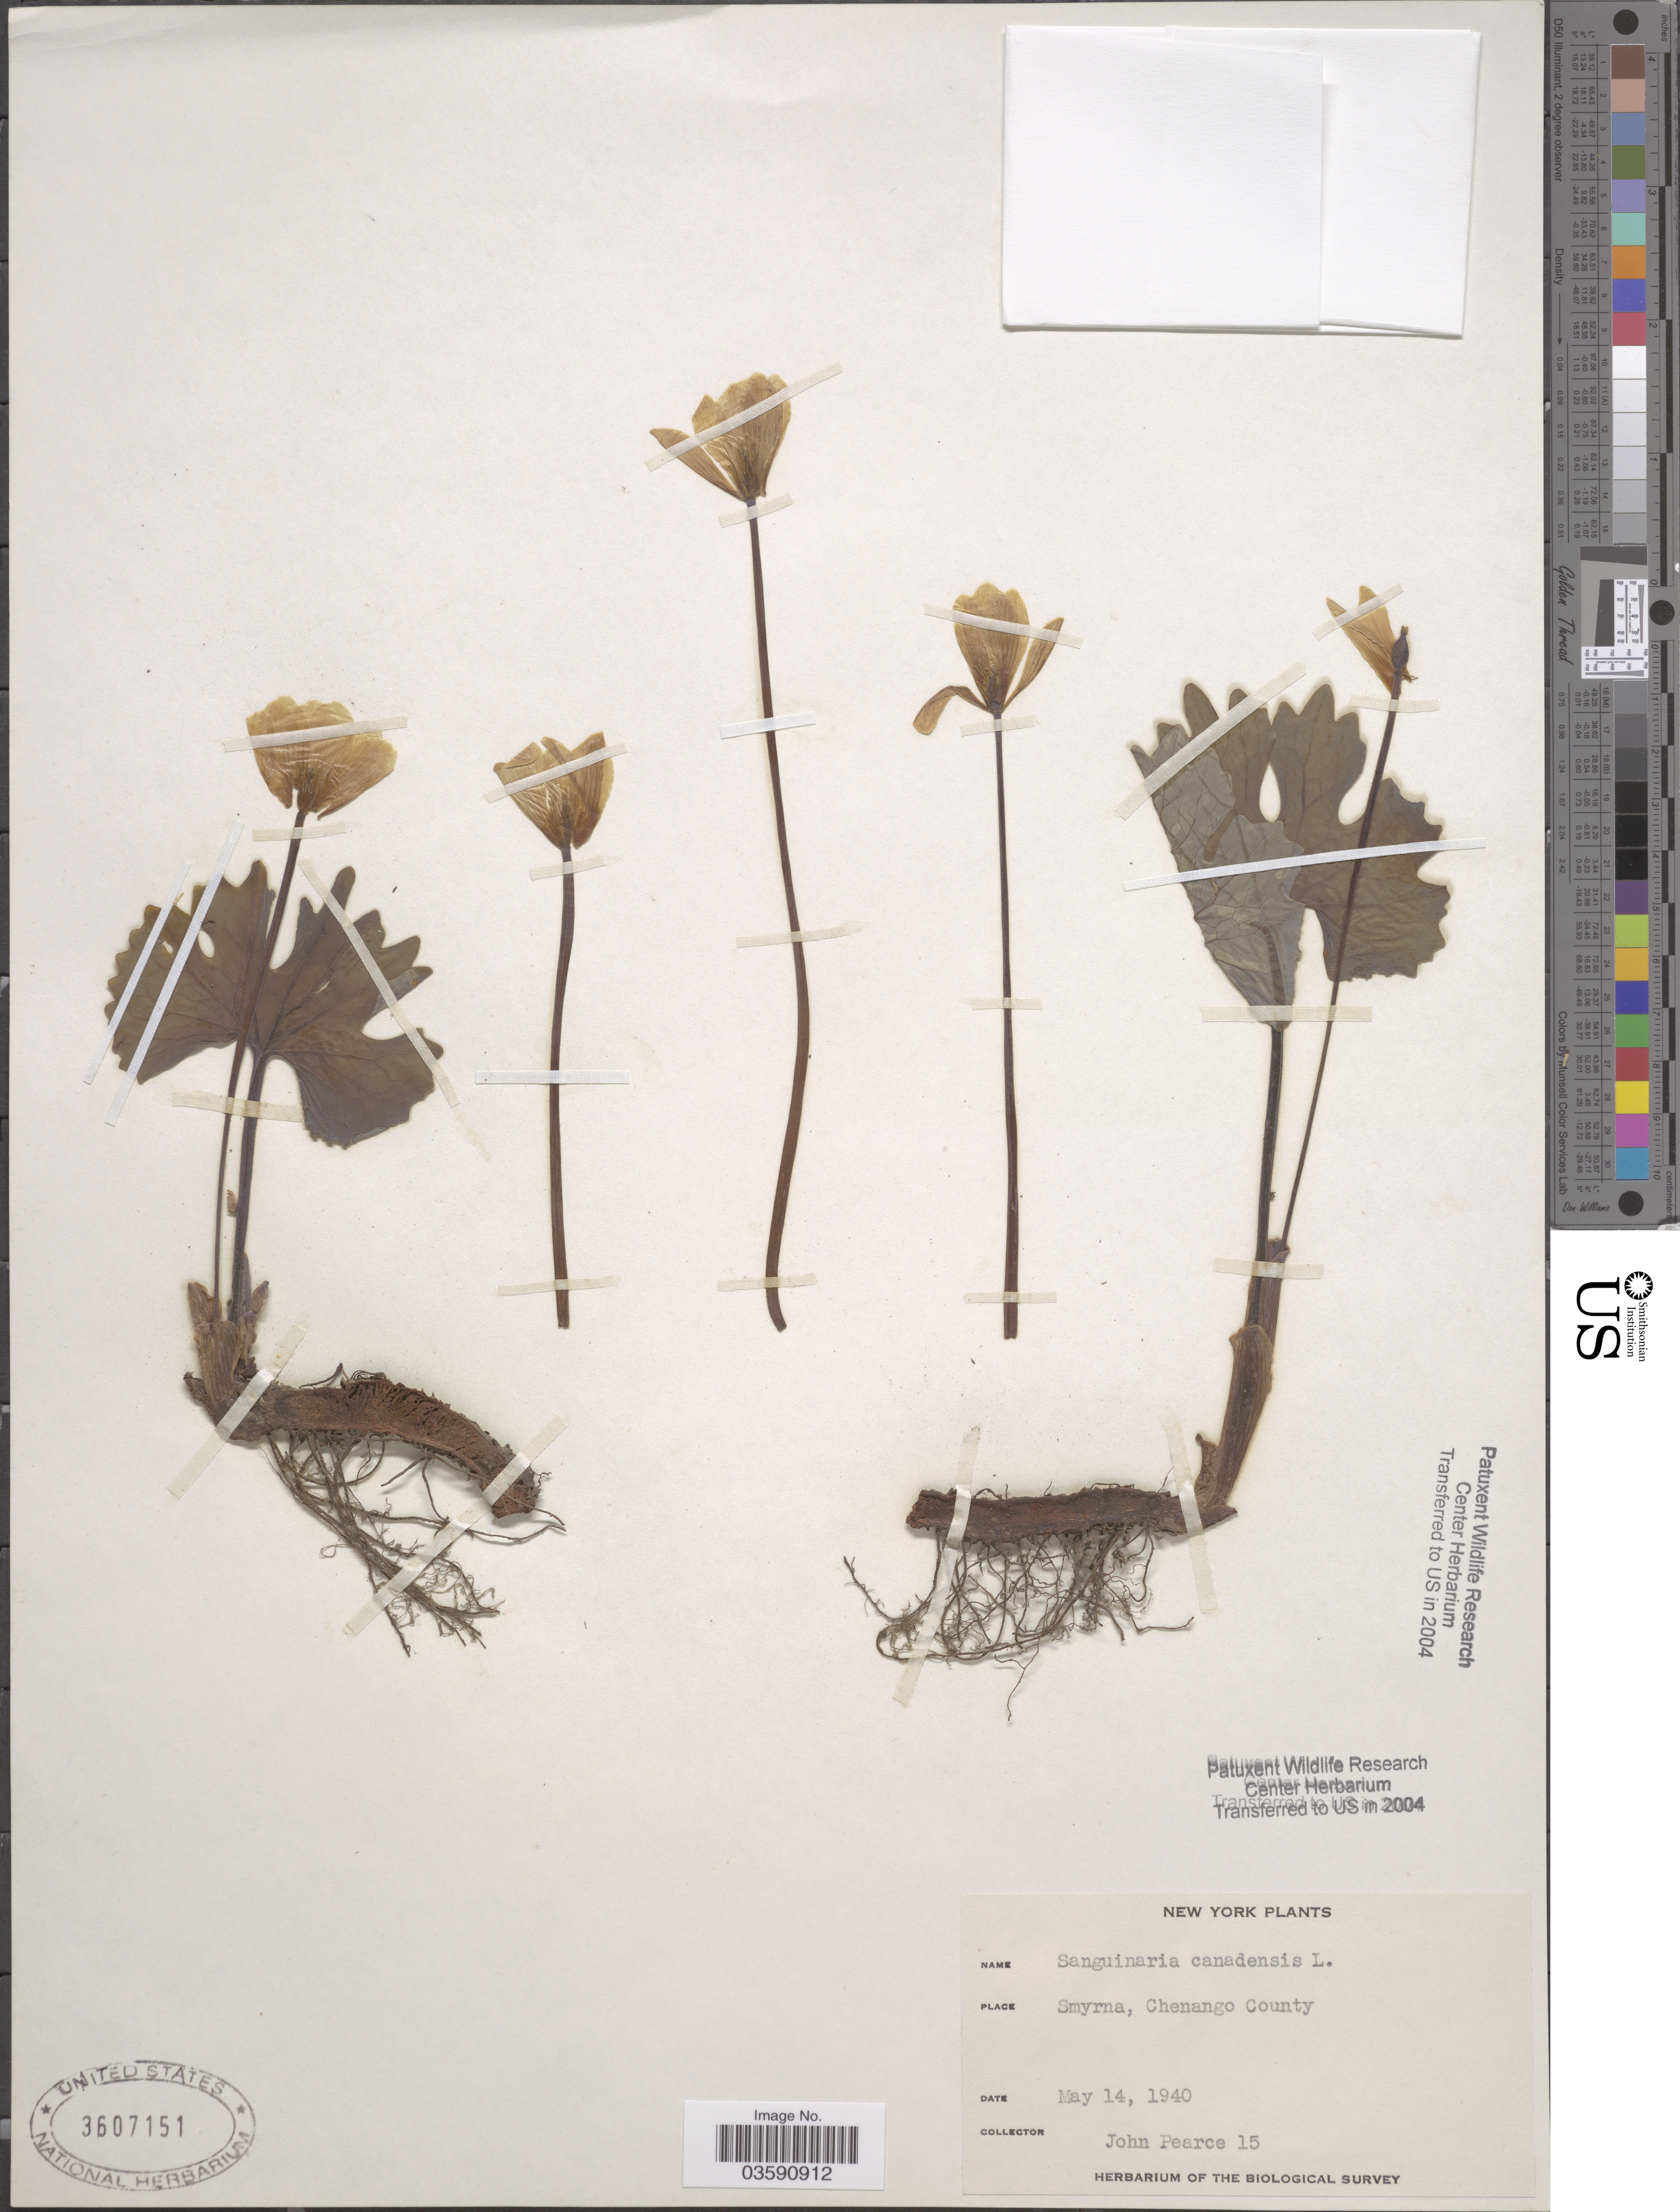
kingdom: Plantae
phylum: Tracheophyta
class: Magnoliopsida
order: Ranunculales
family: Papaveraceae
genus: Sanguinaria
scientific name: Sanguinaria canadensis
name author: L.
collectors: J. Pearce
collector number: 15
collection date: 1940-05-14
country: United States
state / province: New York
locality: Smyrna, Chenango County.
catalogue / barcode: US 3607151